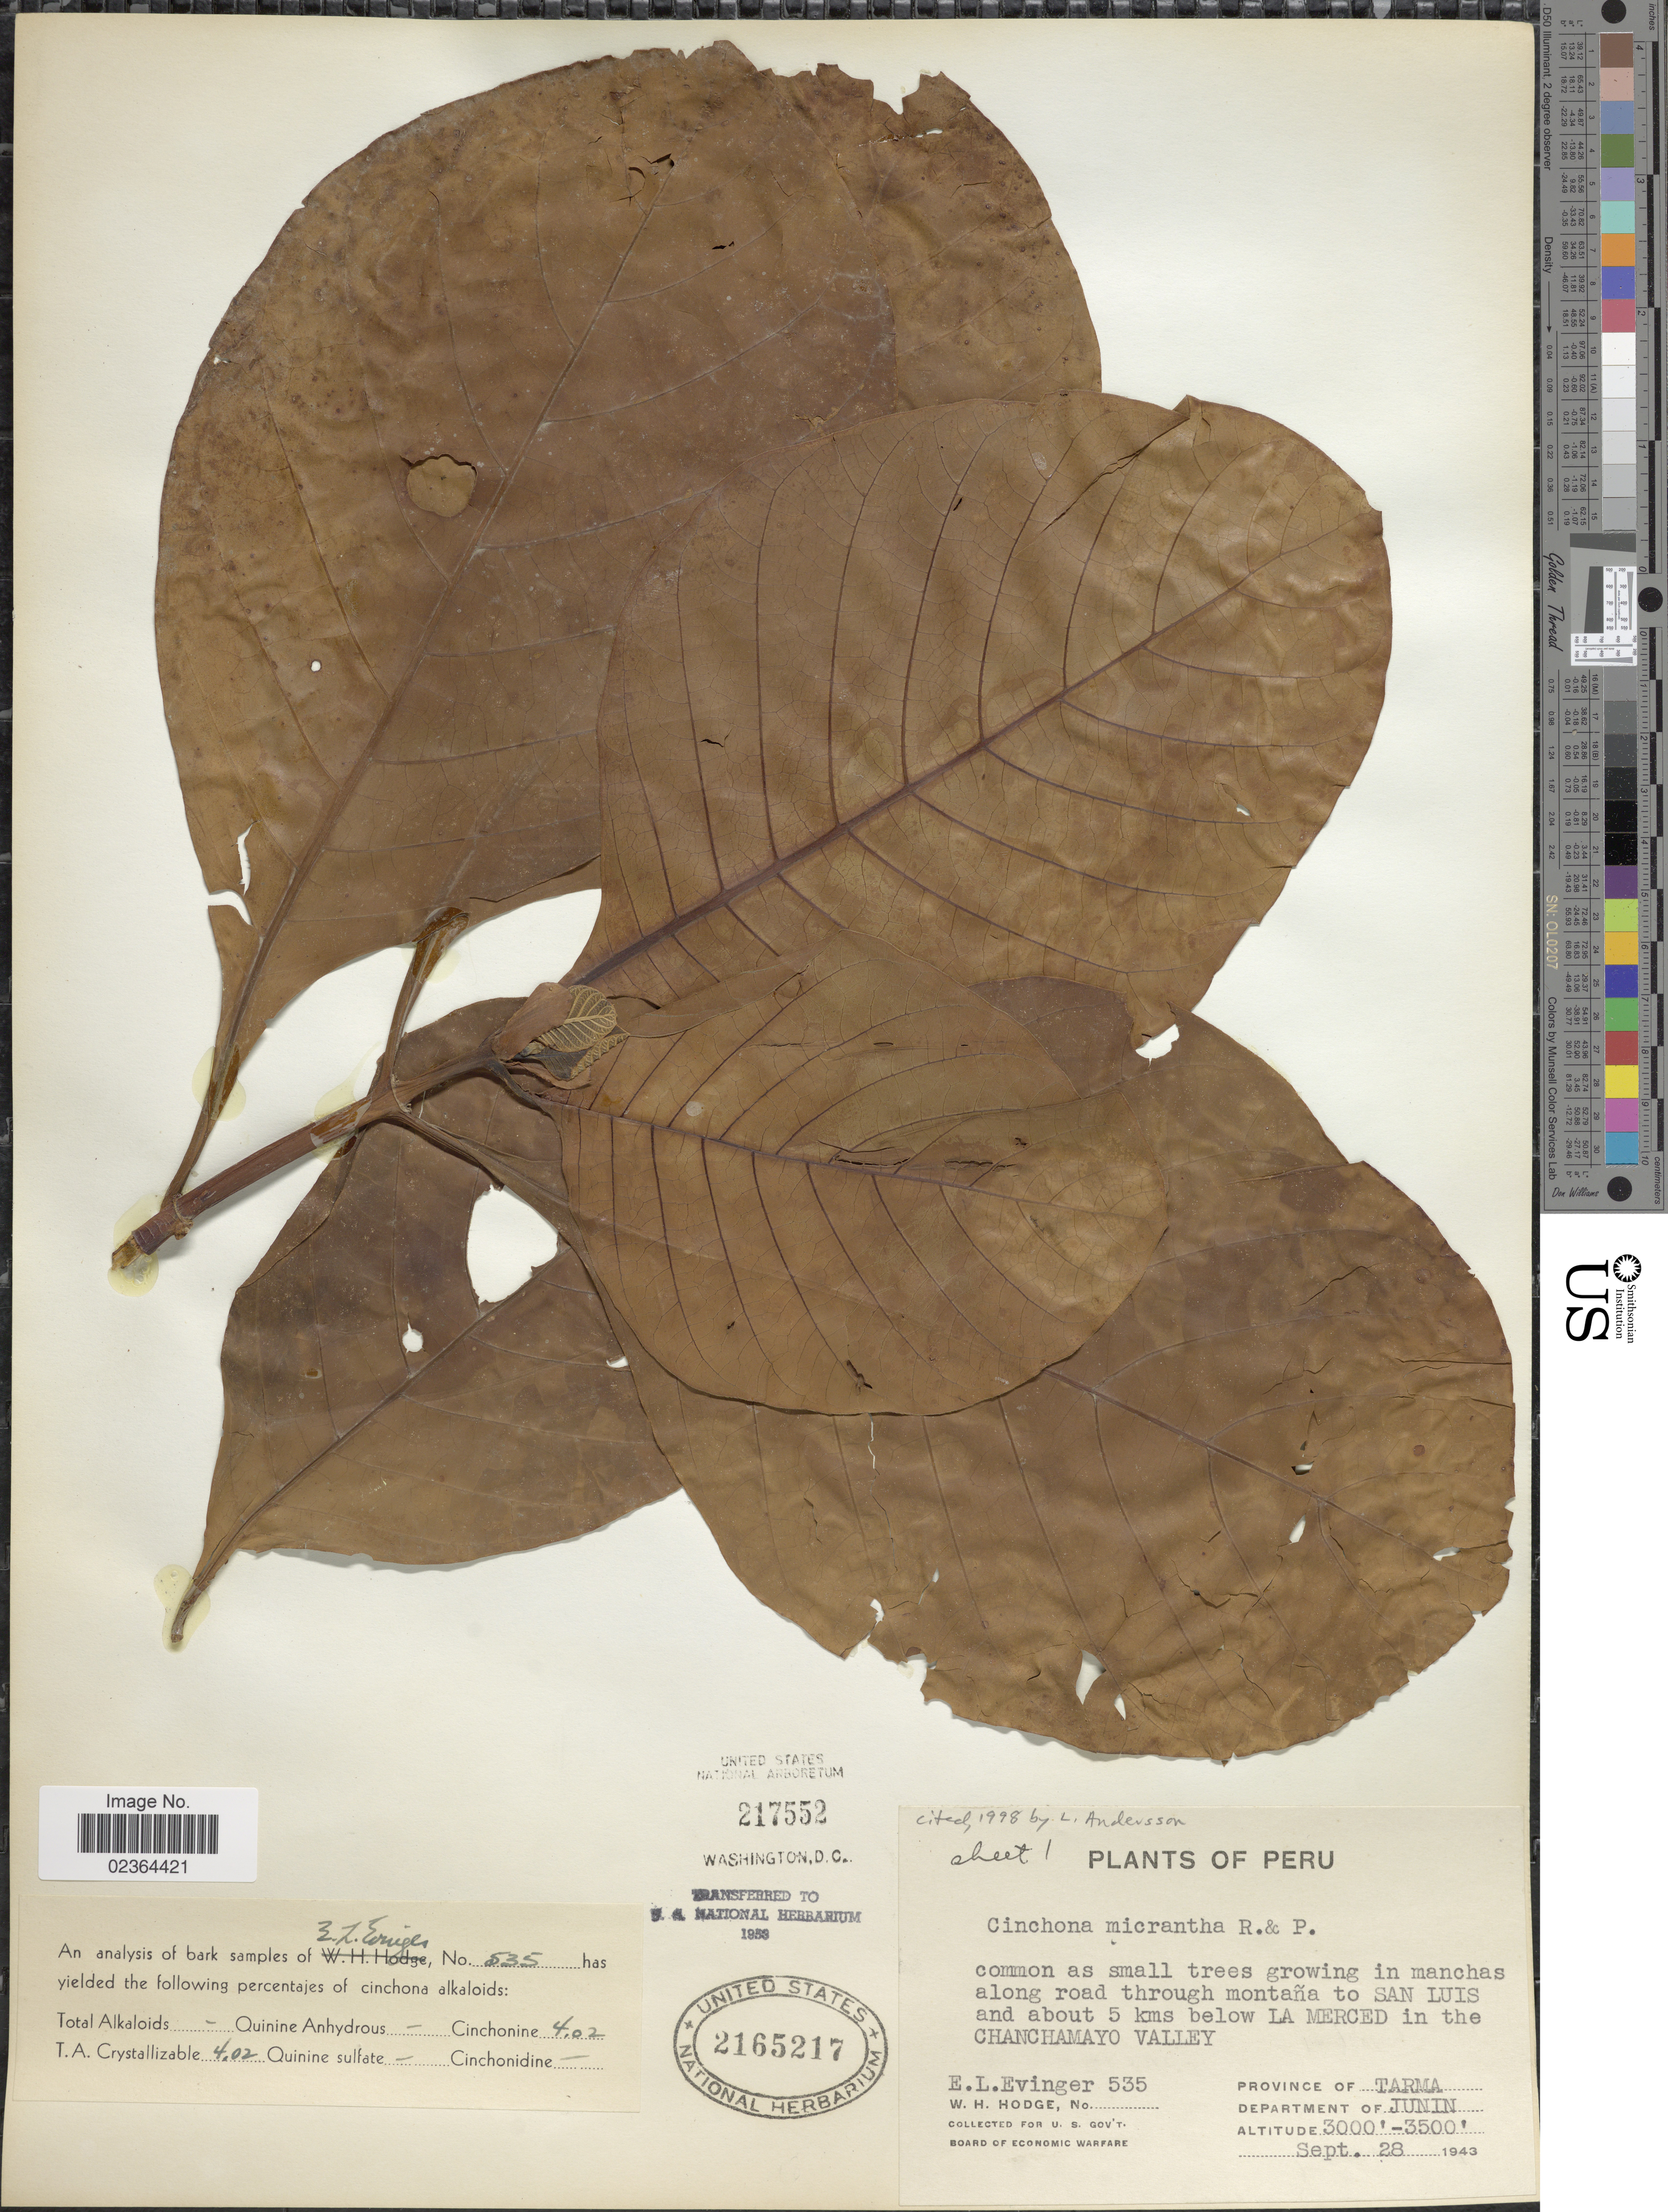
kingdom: Plantae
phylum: Tracheophyta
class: Magnoliopsida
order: Gentianales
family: Rubiaceae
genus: Cinchona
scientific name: Cinchona micrantha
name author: Ruiz & Pav.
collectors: E. Evinger & W. Hodge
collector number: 535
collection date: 1943-09-28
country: Peru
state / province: Junín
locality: Province of Tarma, Department of Junin, along road through montana to San Luis and about 5 kms belowLa Merced in the Chanchamayo Valley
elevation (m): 914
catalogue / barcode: US 2165217